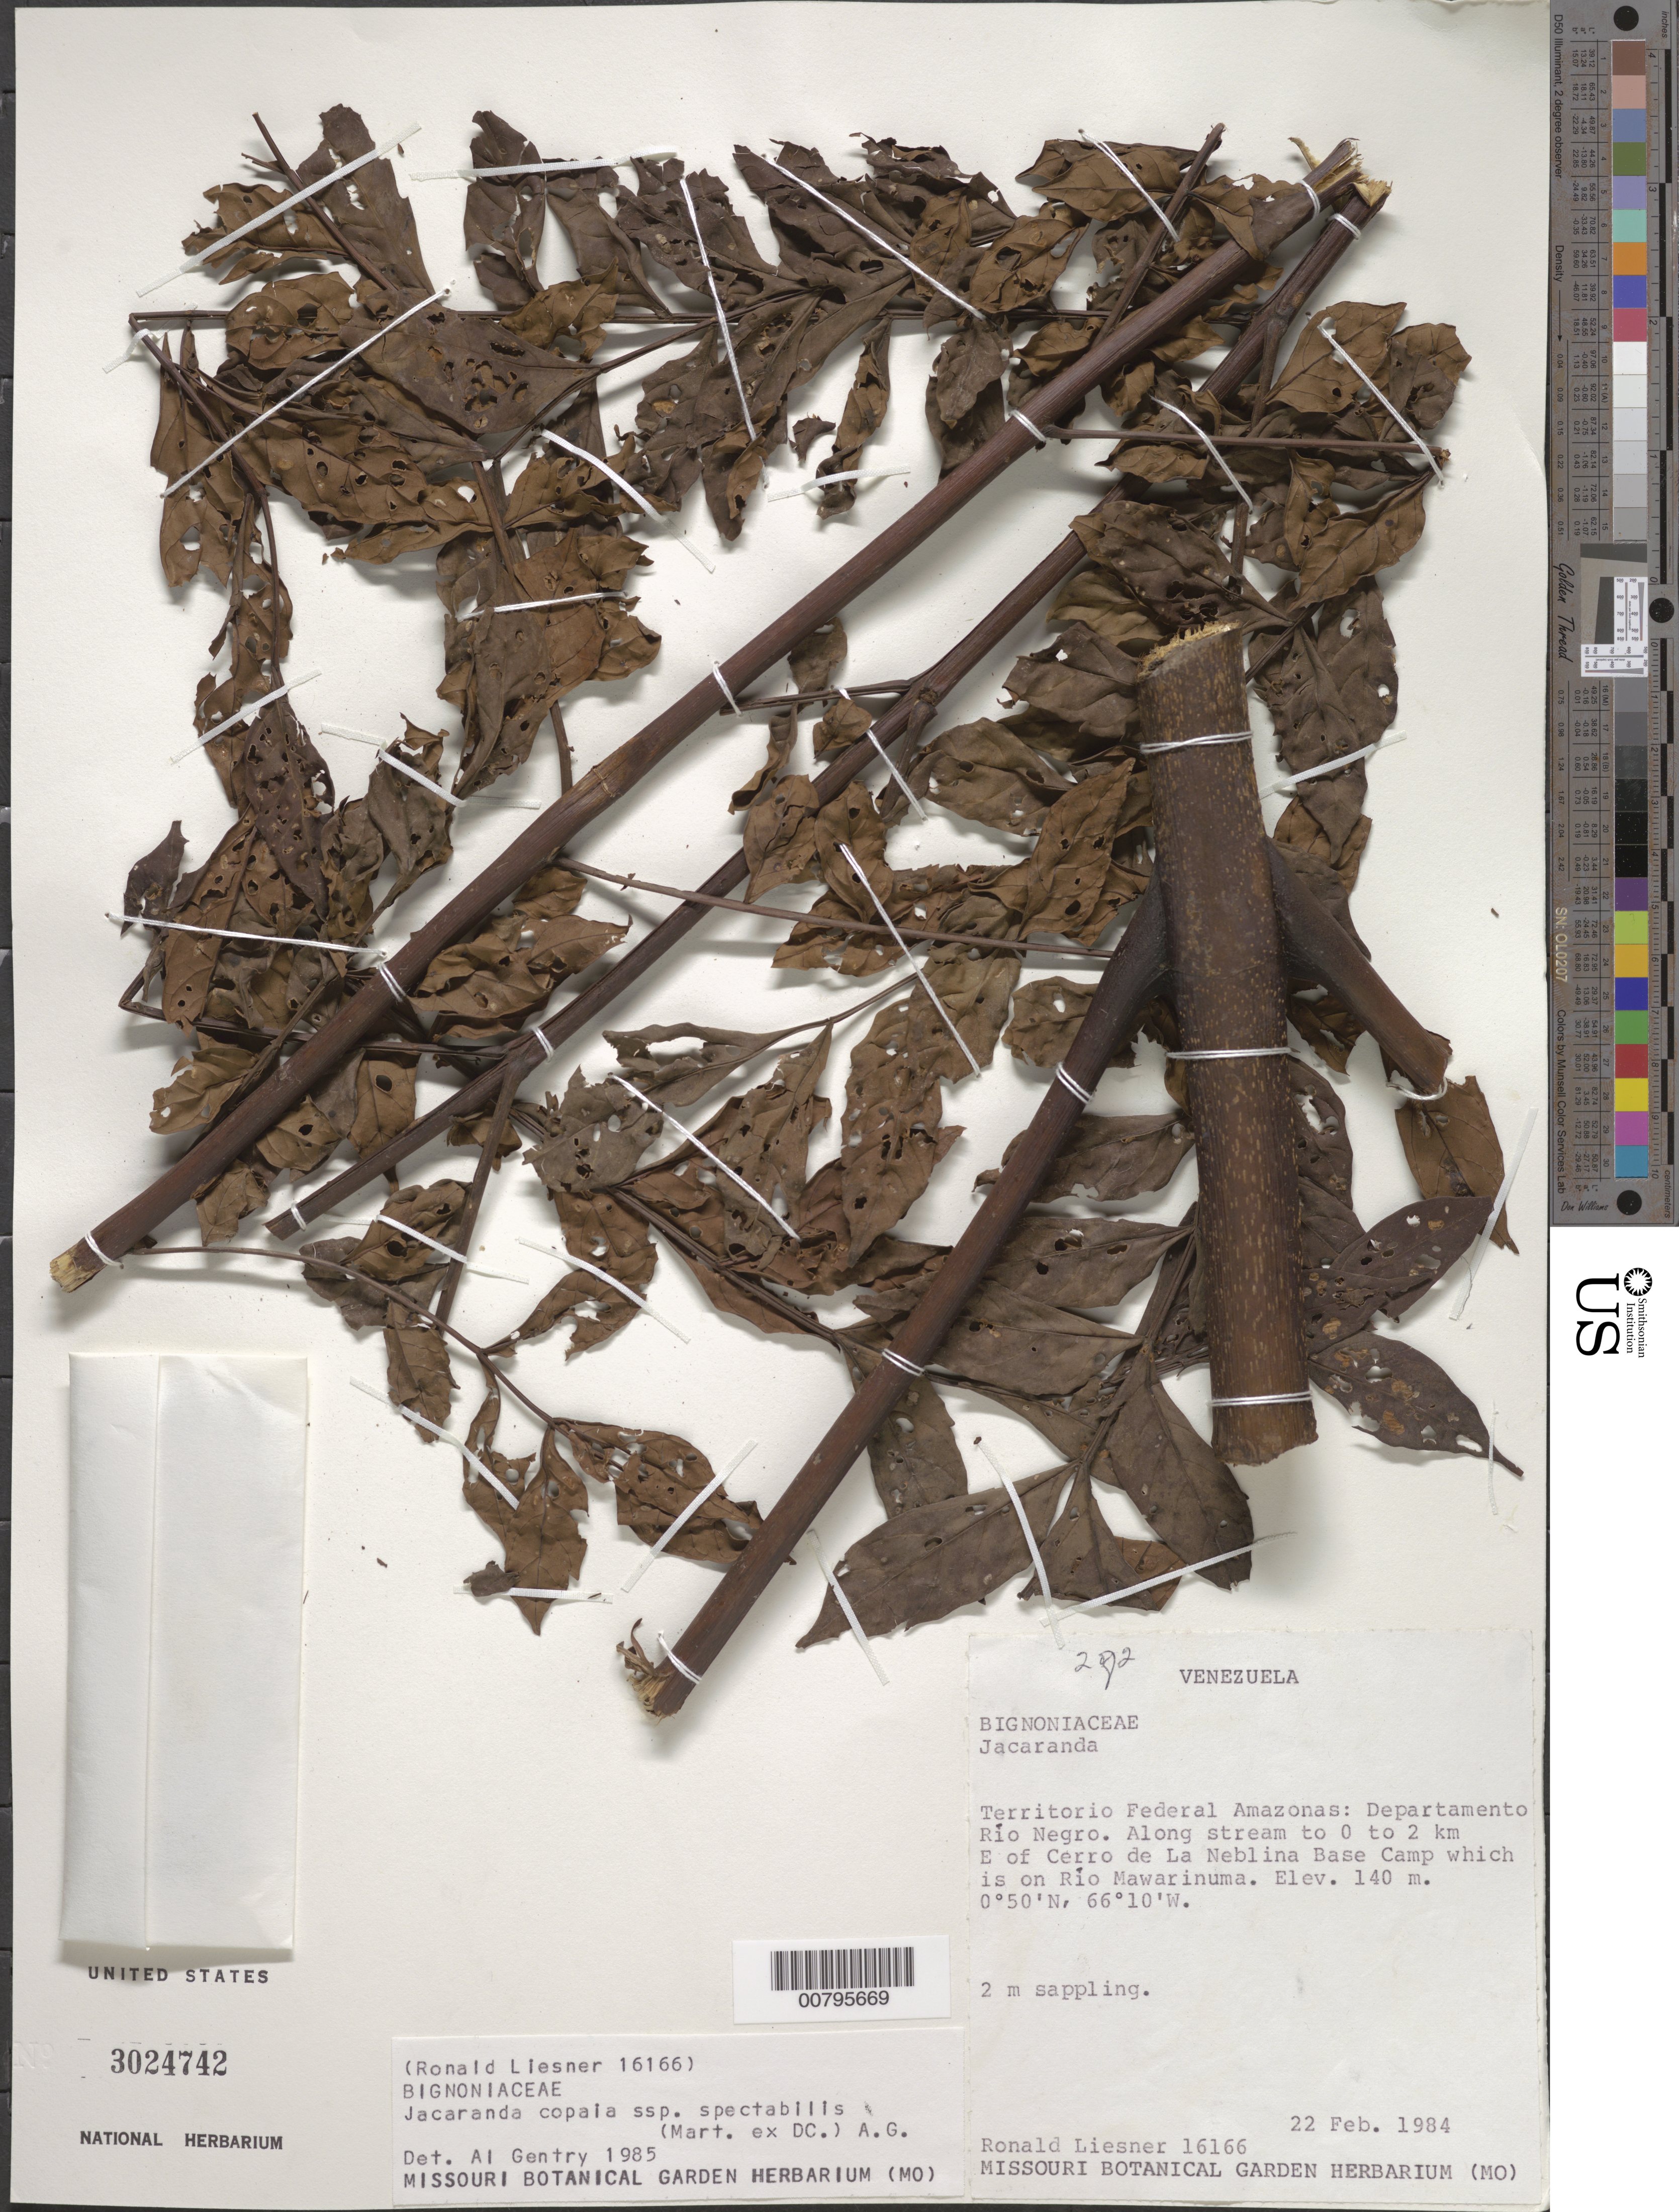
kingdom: Plantae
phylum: Tracheophyta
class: Magnoliopsida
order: Lamiales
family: Bignoniaceae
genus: Jacaranda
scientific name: Jacaranda copaia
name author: (Aubl.) D. Don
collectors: R. L. Liesner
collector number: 16166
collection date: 1984-02-22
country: Venezuela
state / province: Amazonas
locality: Territorio Federal Amazonas: Departamento Río Negro. Along stream to 0 to 2 km E of Cerro de La Neblina Base Camp which is on Río Mawarinuma.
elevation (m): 140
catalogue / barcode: US 3024742